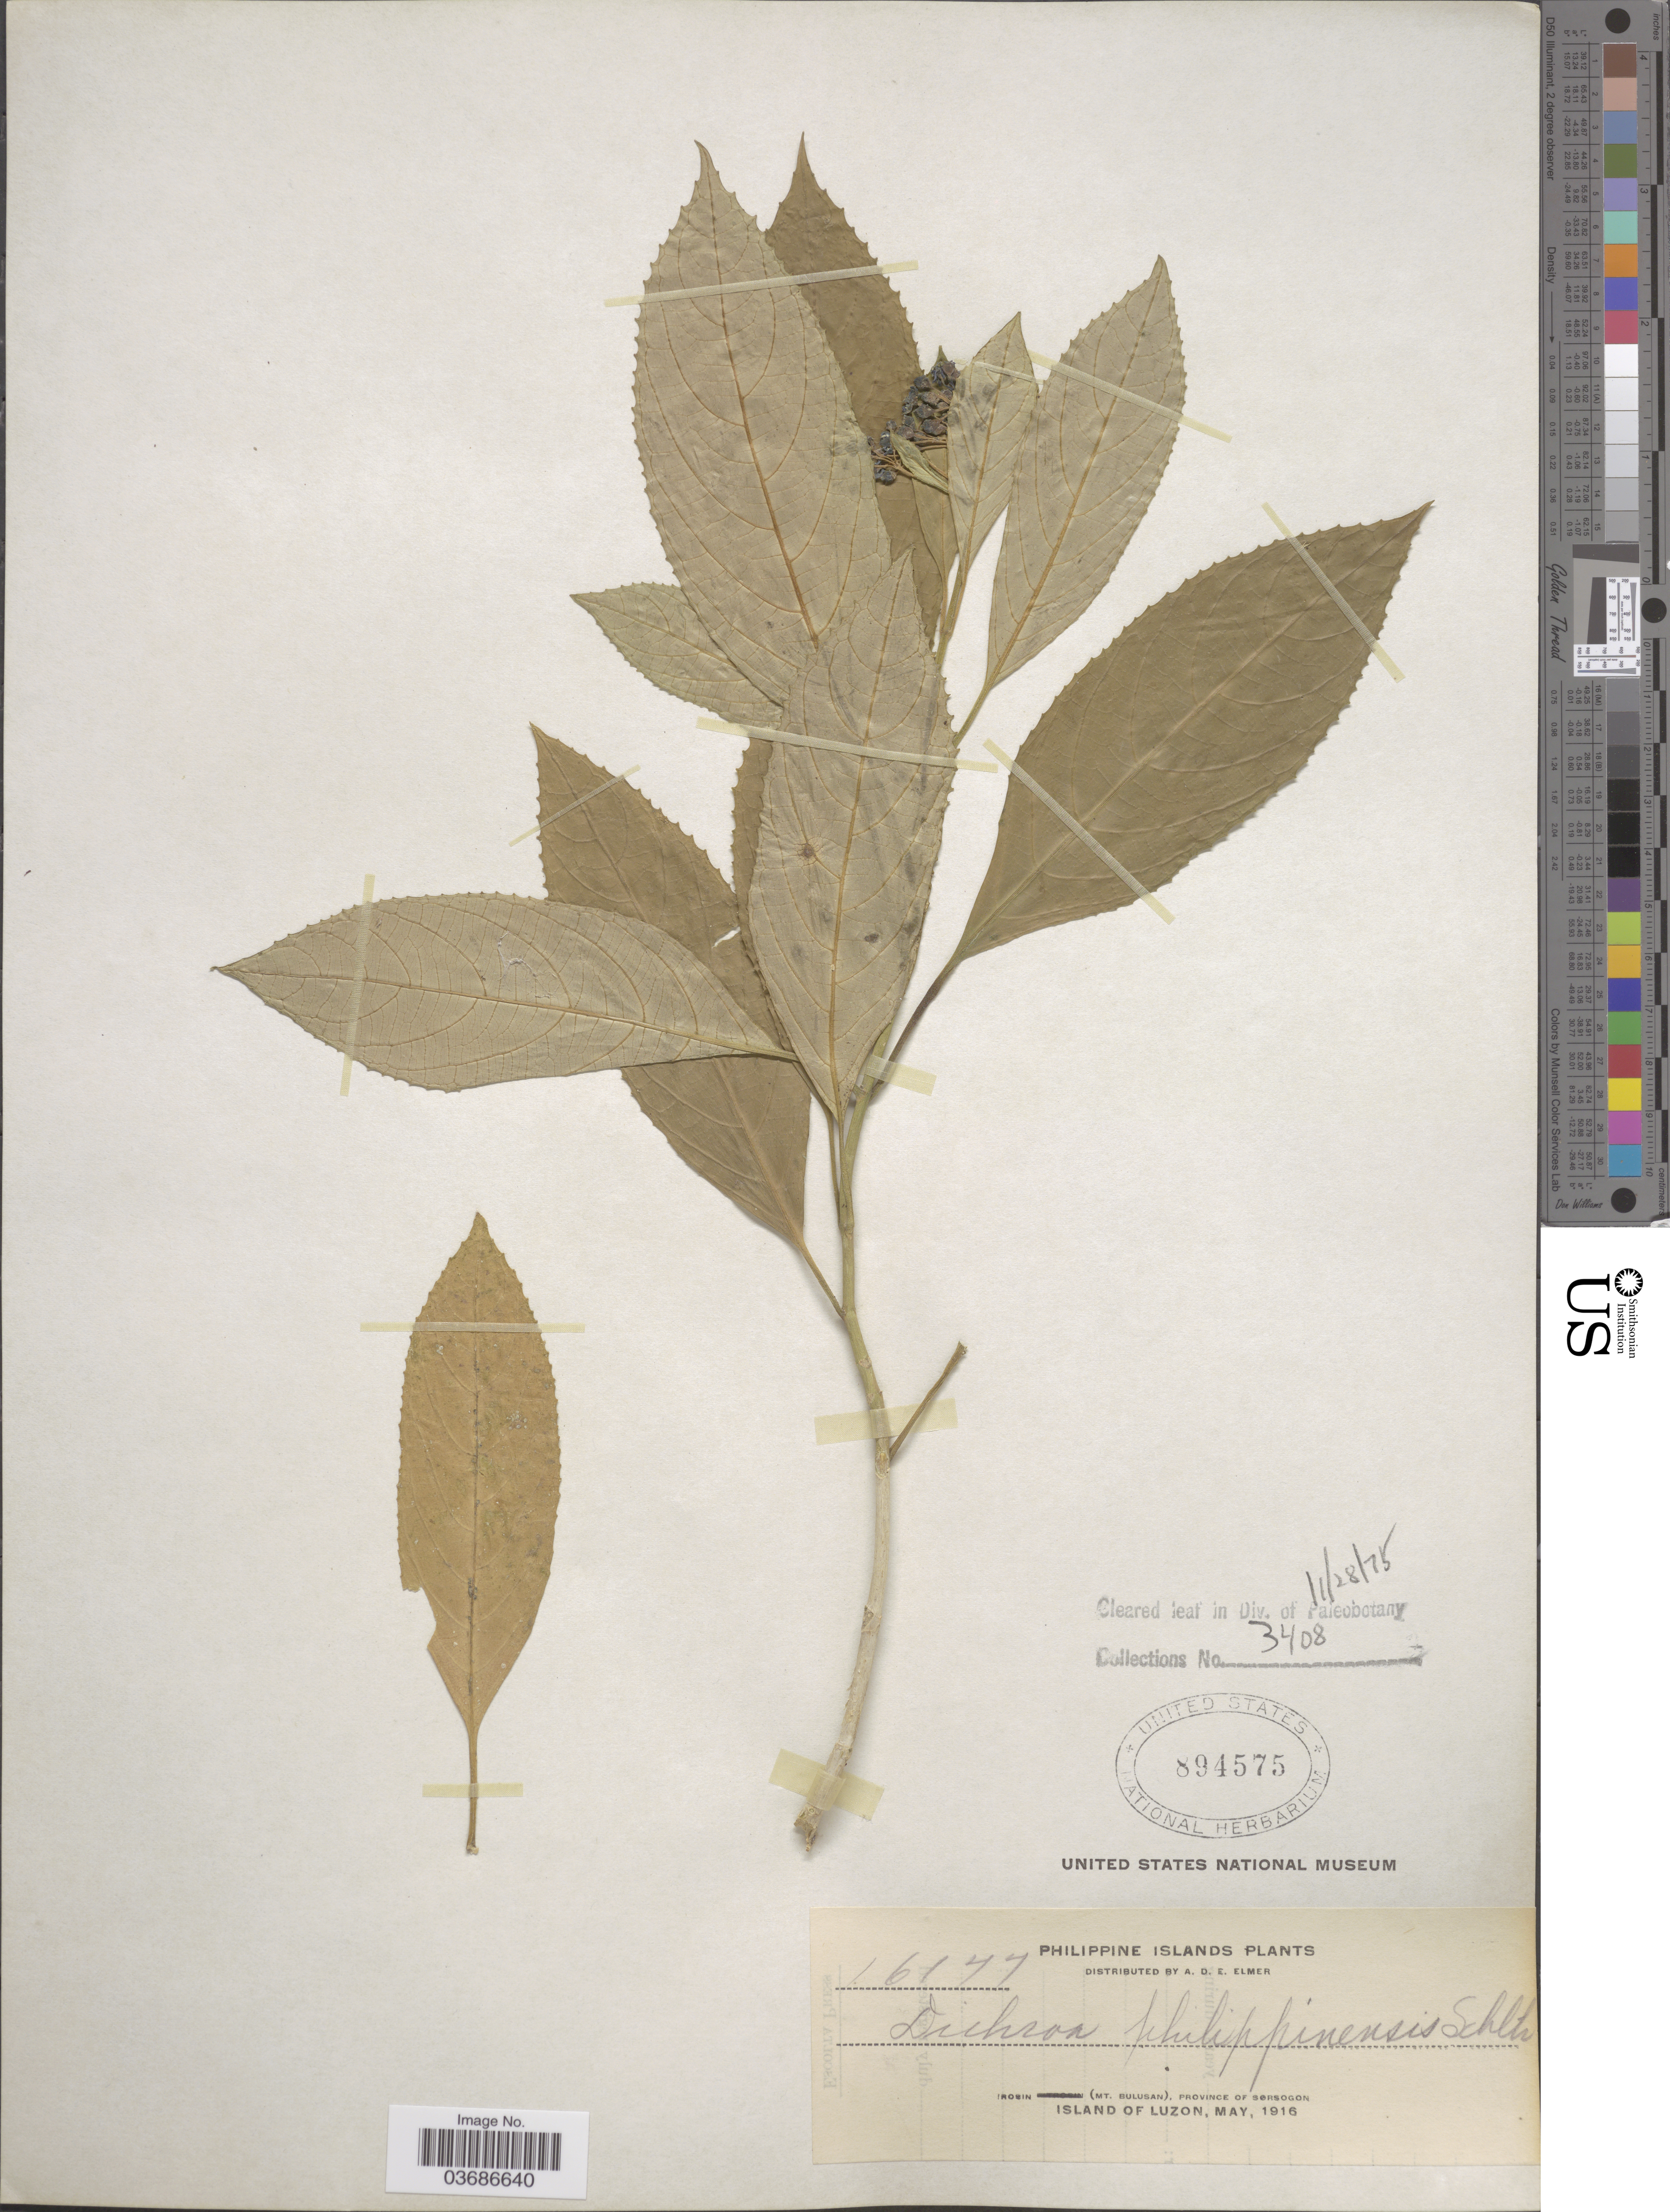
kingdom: Plantae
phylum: Tracheophyta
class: Magnoliopsida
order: Cornales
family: Hydrangeaceae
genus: Hydrangea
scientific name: Hydrangea febrifuga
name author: (Lour.) Y. De Smet & C. Granados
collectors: A. D. E. Elmer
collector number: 16177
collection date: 1916-05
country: Philippines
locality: Philippine Islands. Irosin (Mt. Bulusan), Province of Sorsogon. Island of Luzon.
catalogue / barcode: US 894575